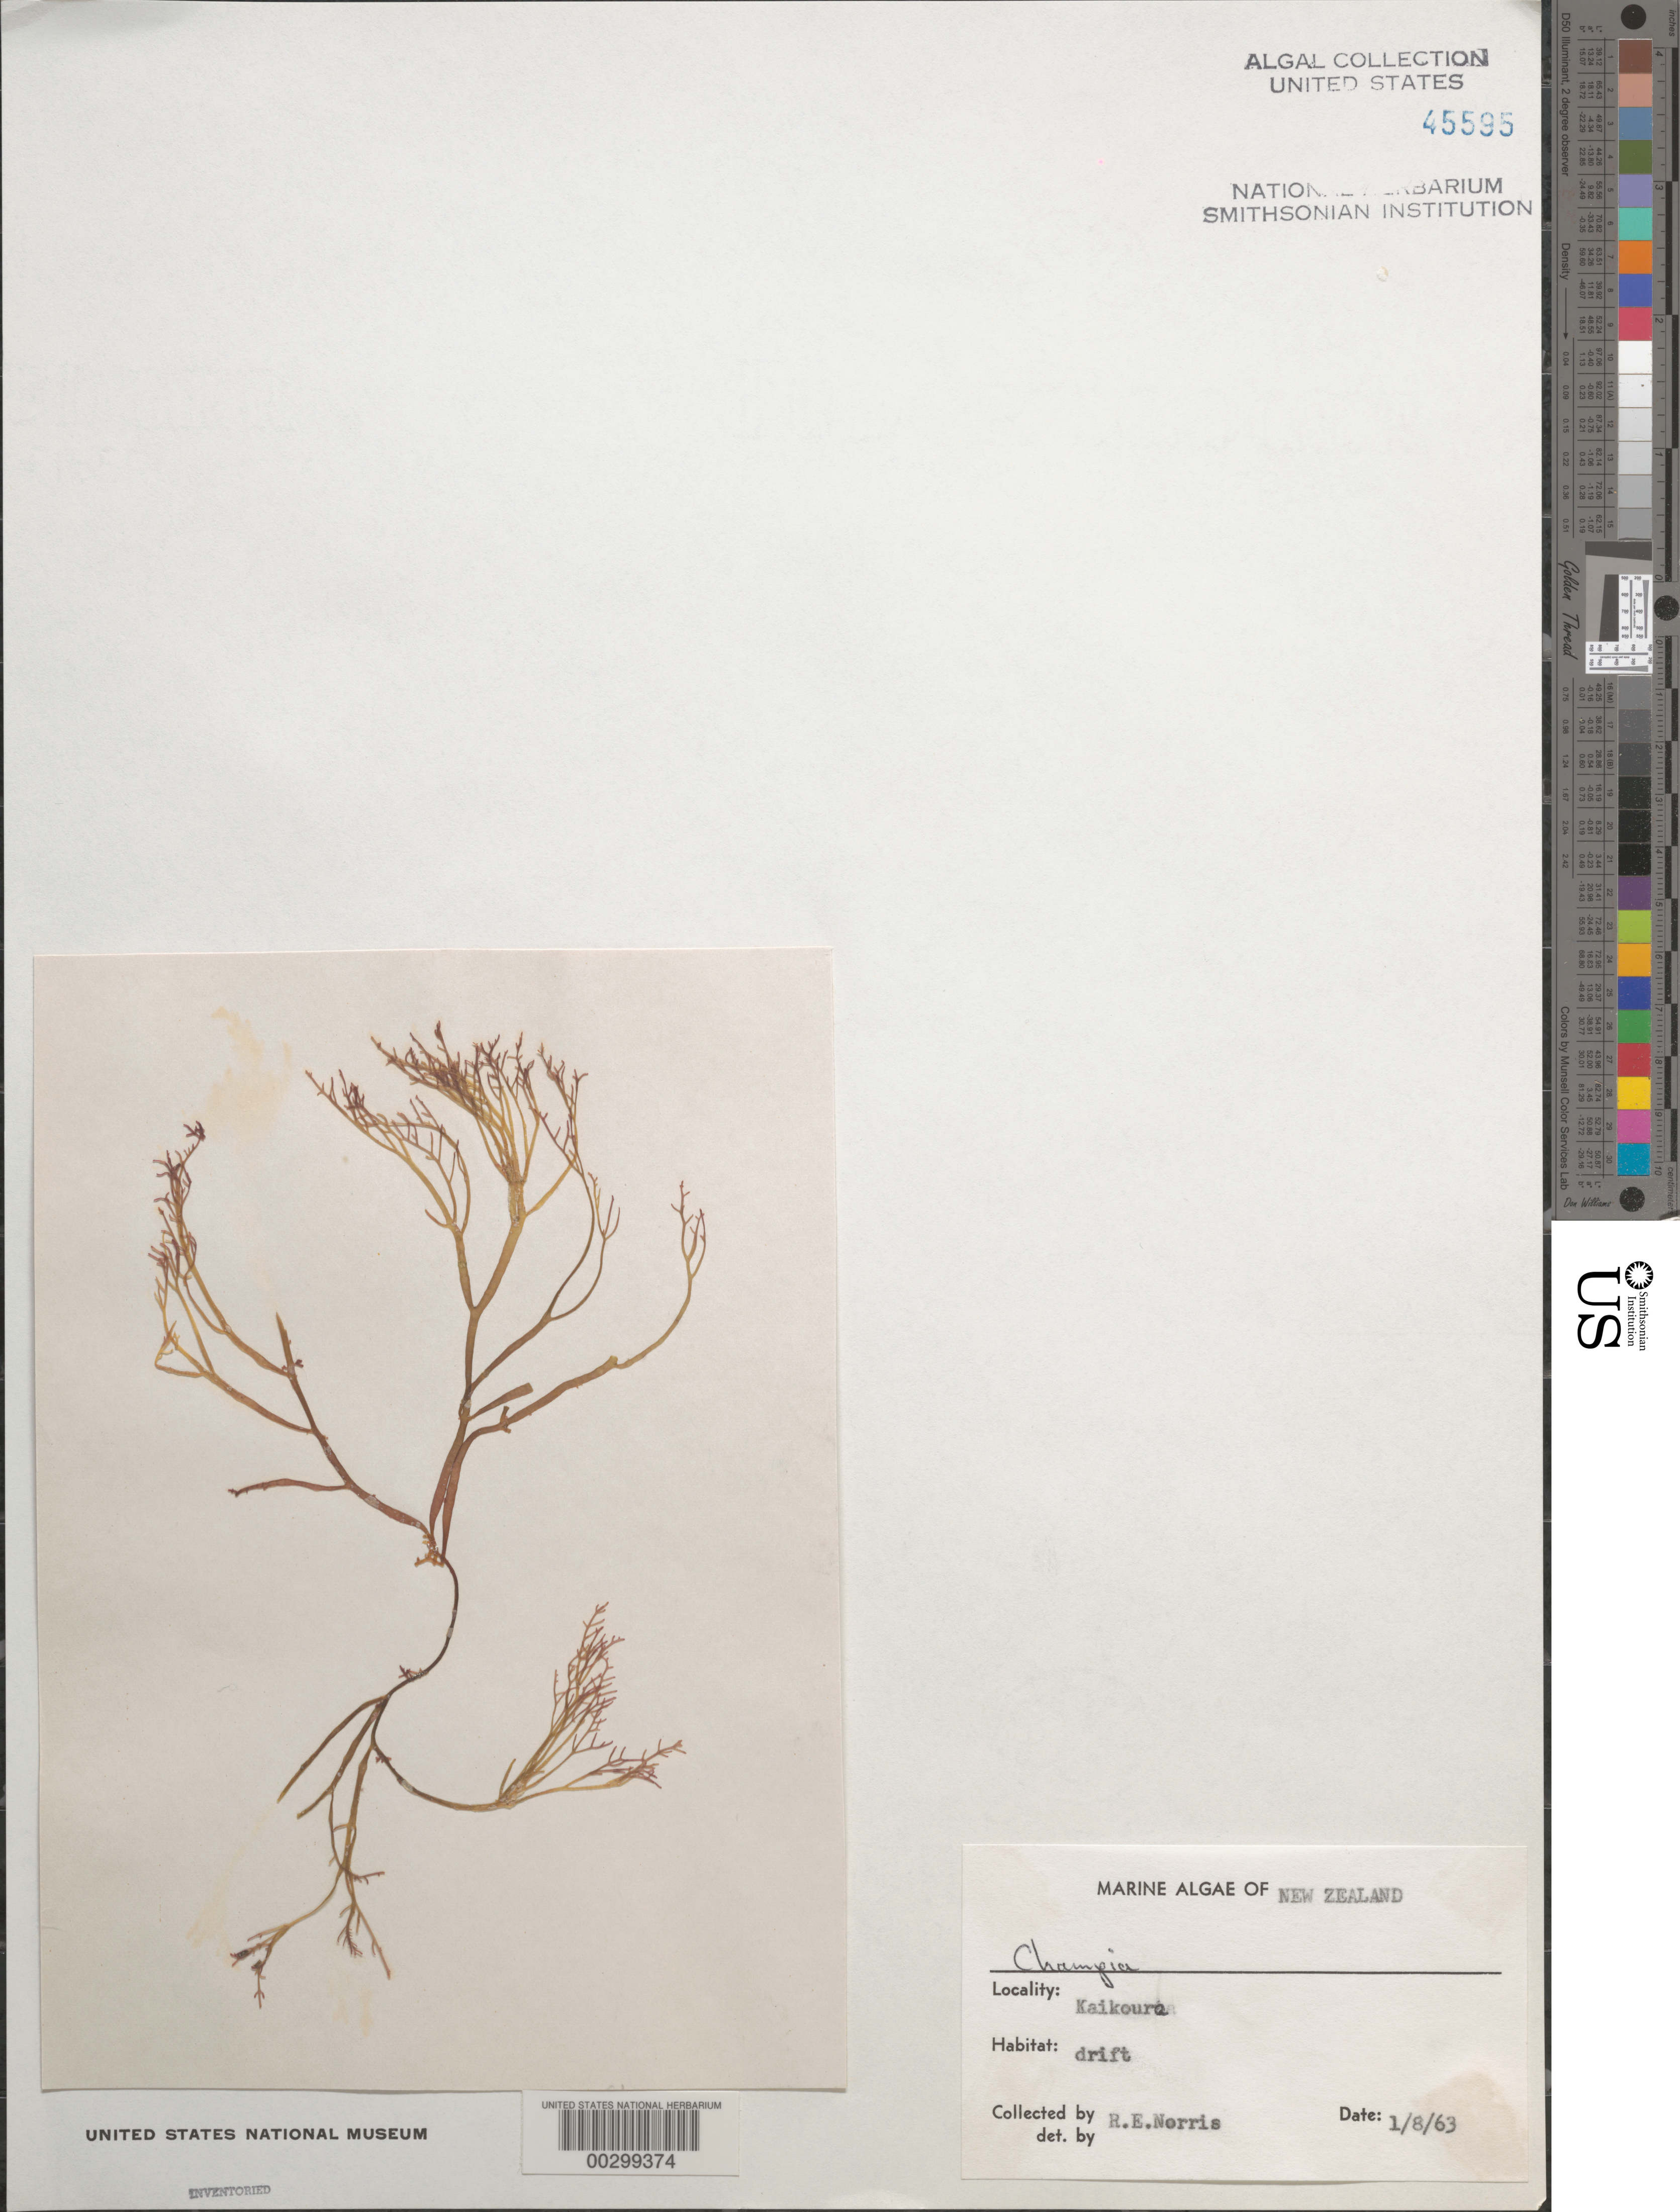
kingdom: Plantae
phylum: Rhodophyta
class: Florideophyceae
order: Rhodymeniales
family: Champiaceae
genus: Champia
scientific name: Champia sp.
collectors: R. E. Norris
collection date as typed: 08 Jan 1963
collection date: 1963-01-08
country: New Zealand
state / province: Canterbury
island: South Island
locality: Kaikoura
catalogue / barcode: US 45595